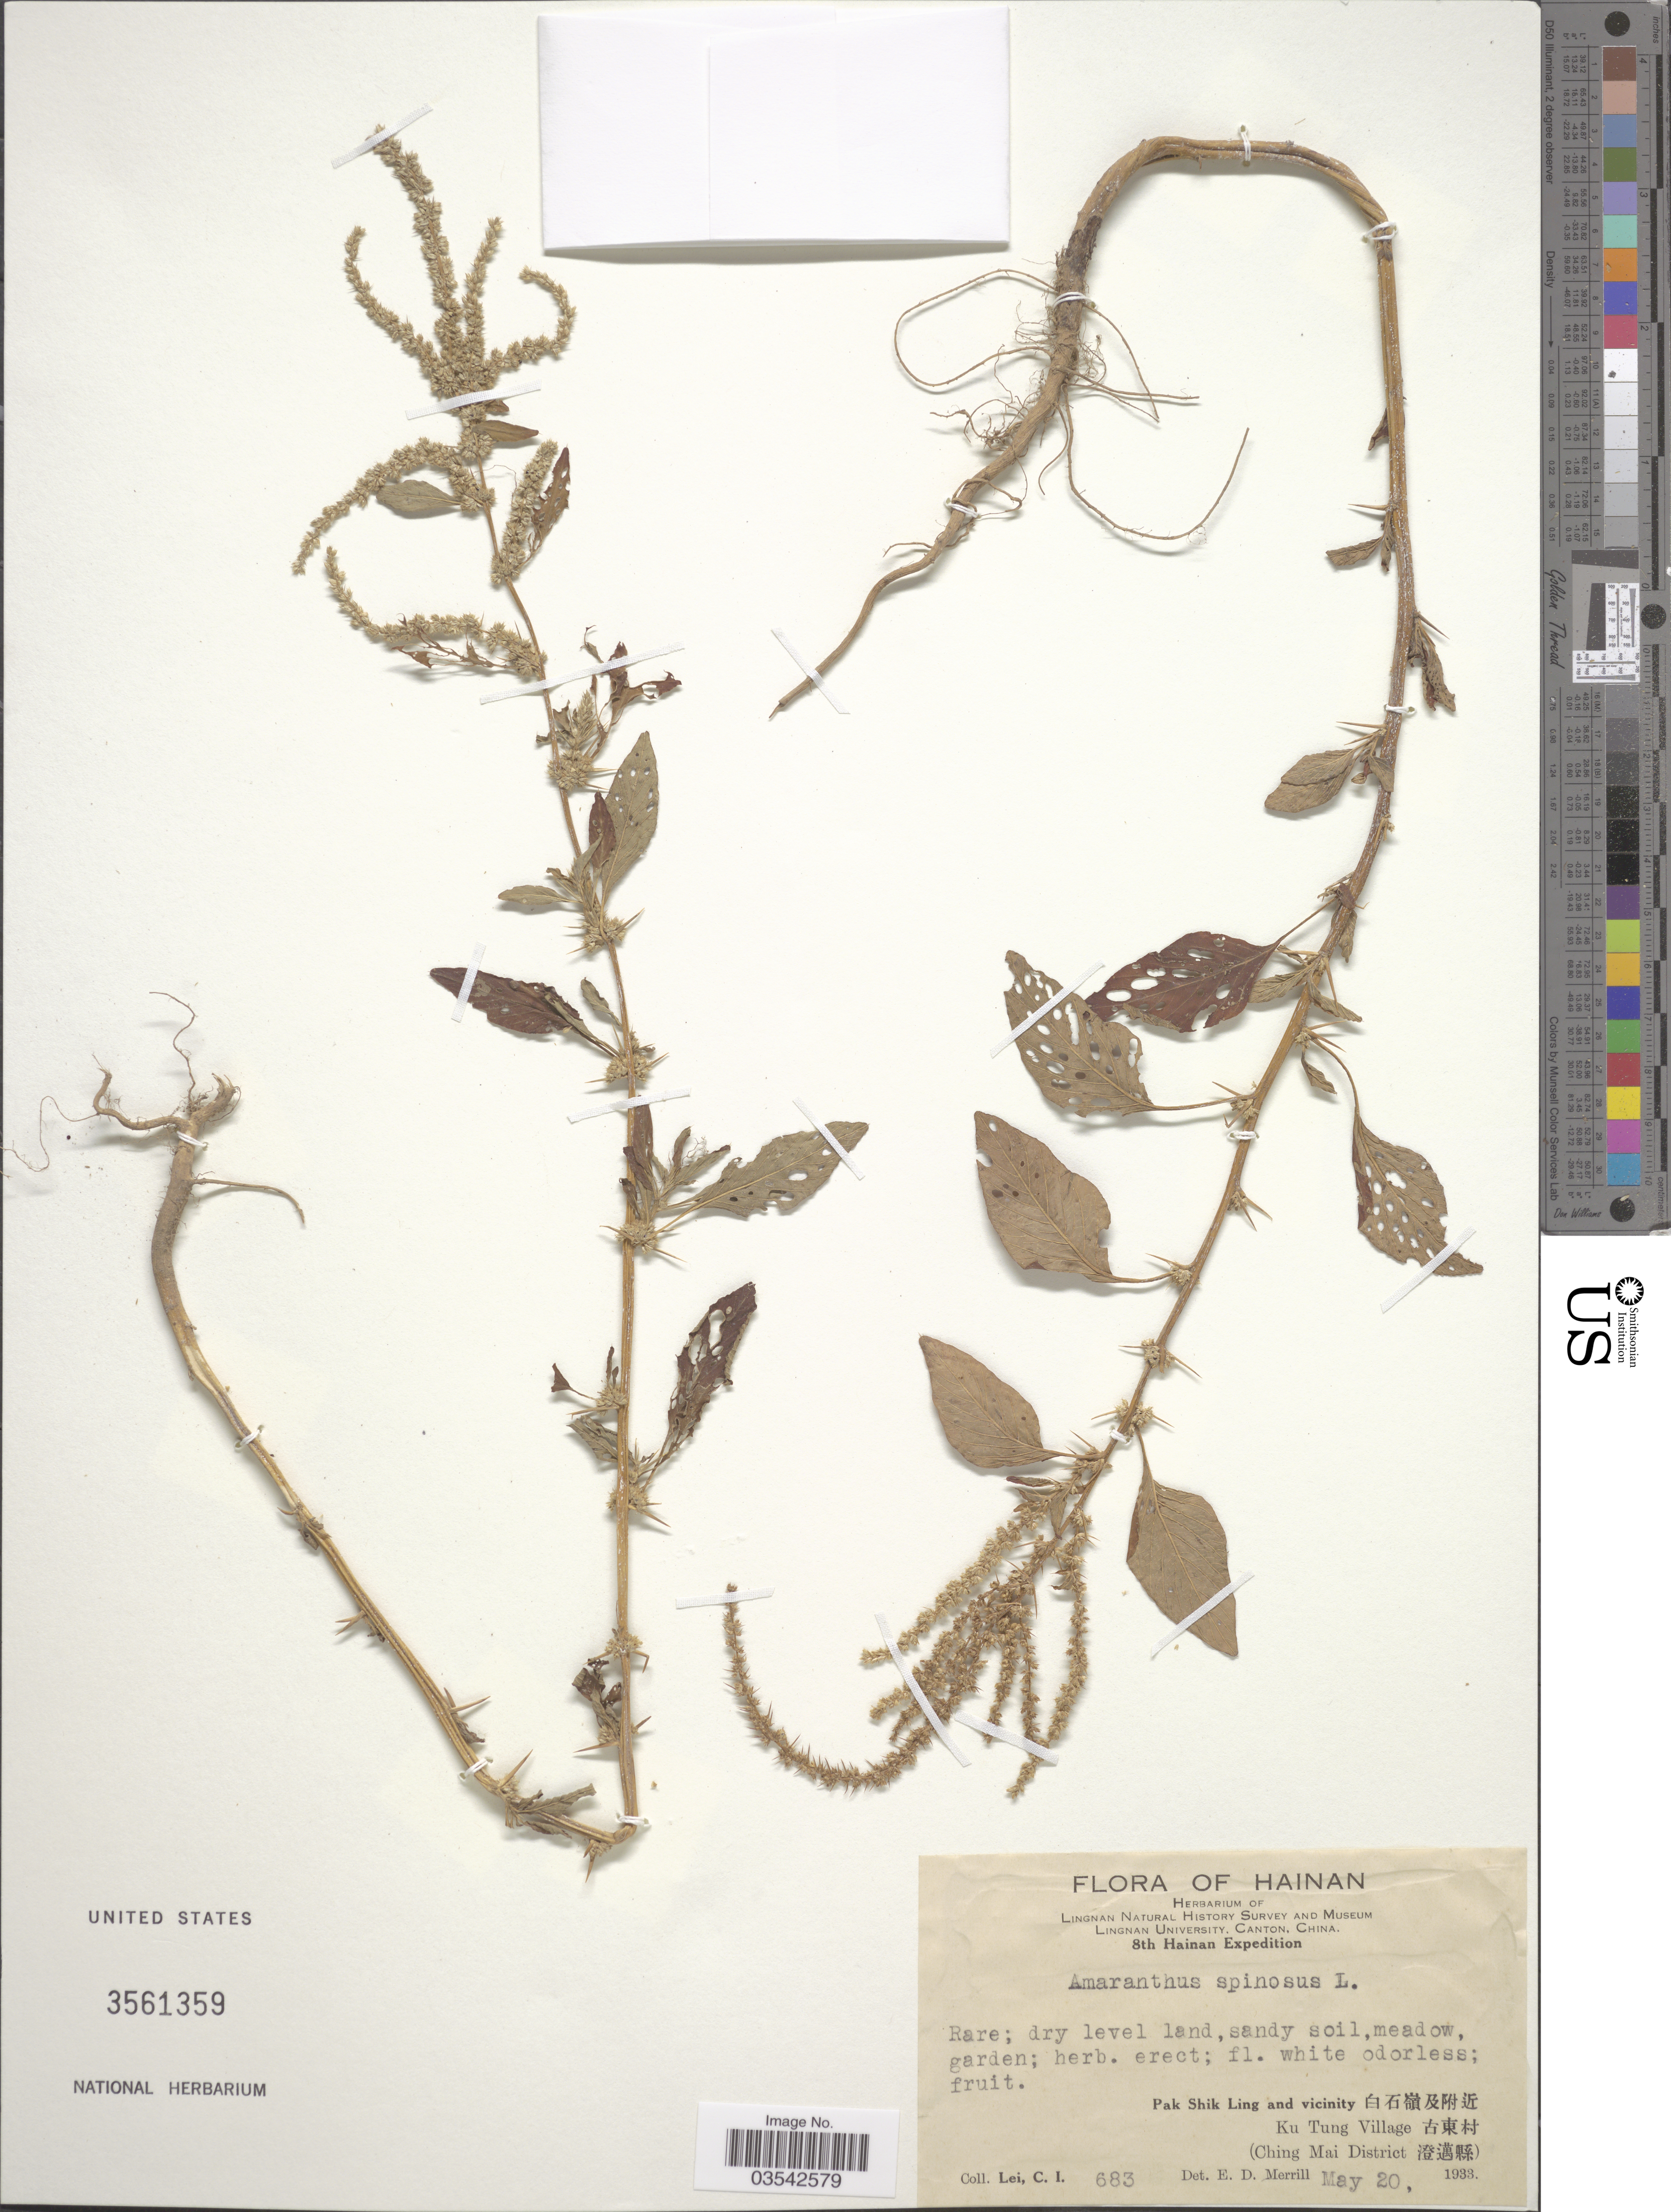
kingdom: Plantae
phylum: Tracheophyta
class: Magnoliopsida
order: Caryophyllales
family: Amaranthaceae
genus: Amaranthus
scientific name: Amaranthus spinosus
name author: L.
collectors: C. I. Lei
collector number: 683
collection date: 1933-05-20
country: China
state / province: Hainan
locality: Pak Shik Ling and vicinity X. Ku Tung Village X. (Ching Mai District X).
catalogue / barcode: US 3561359